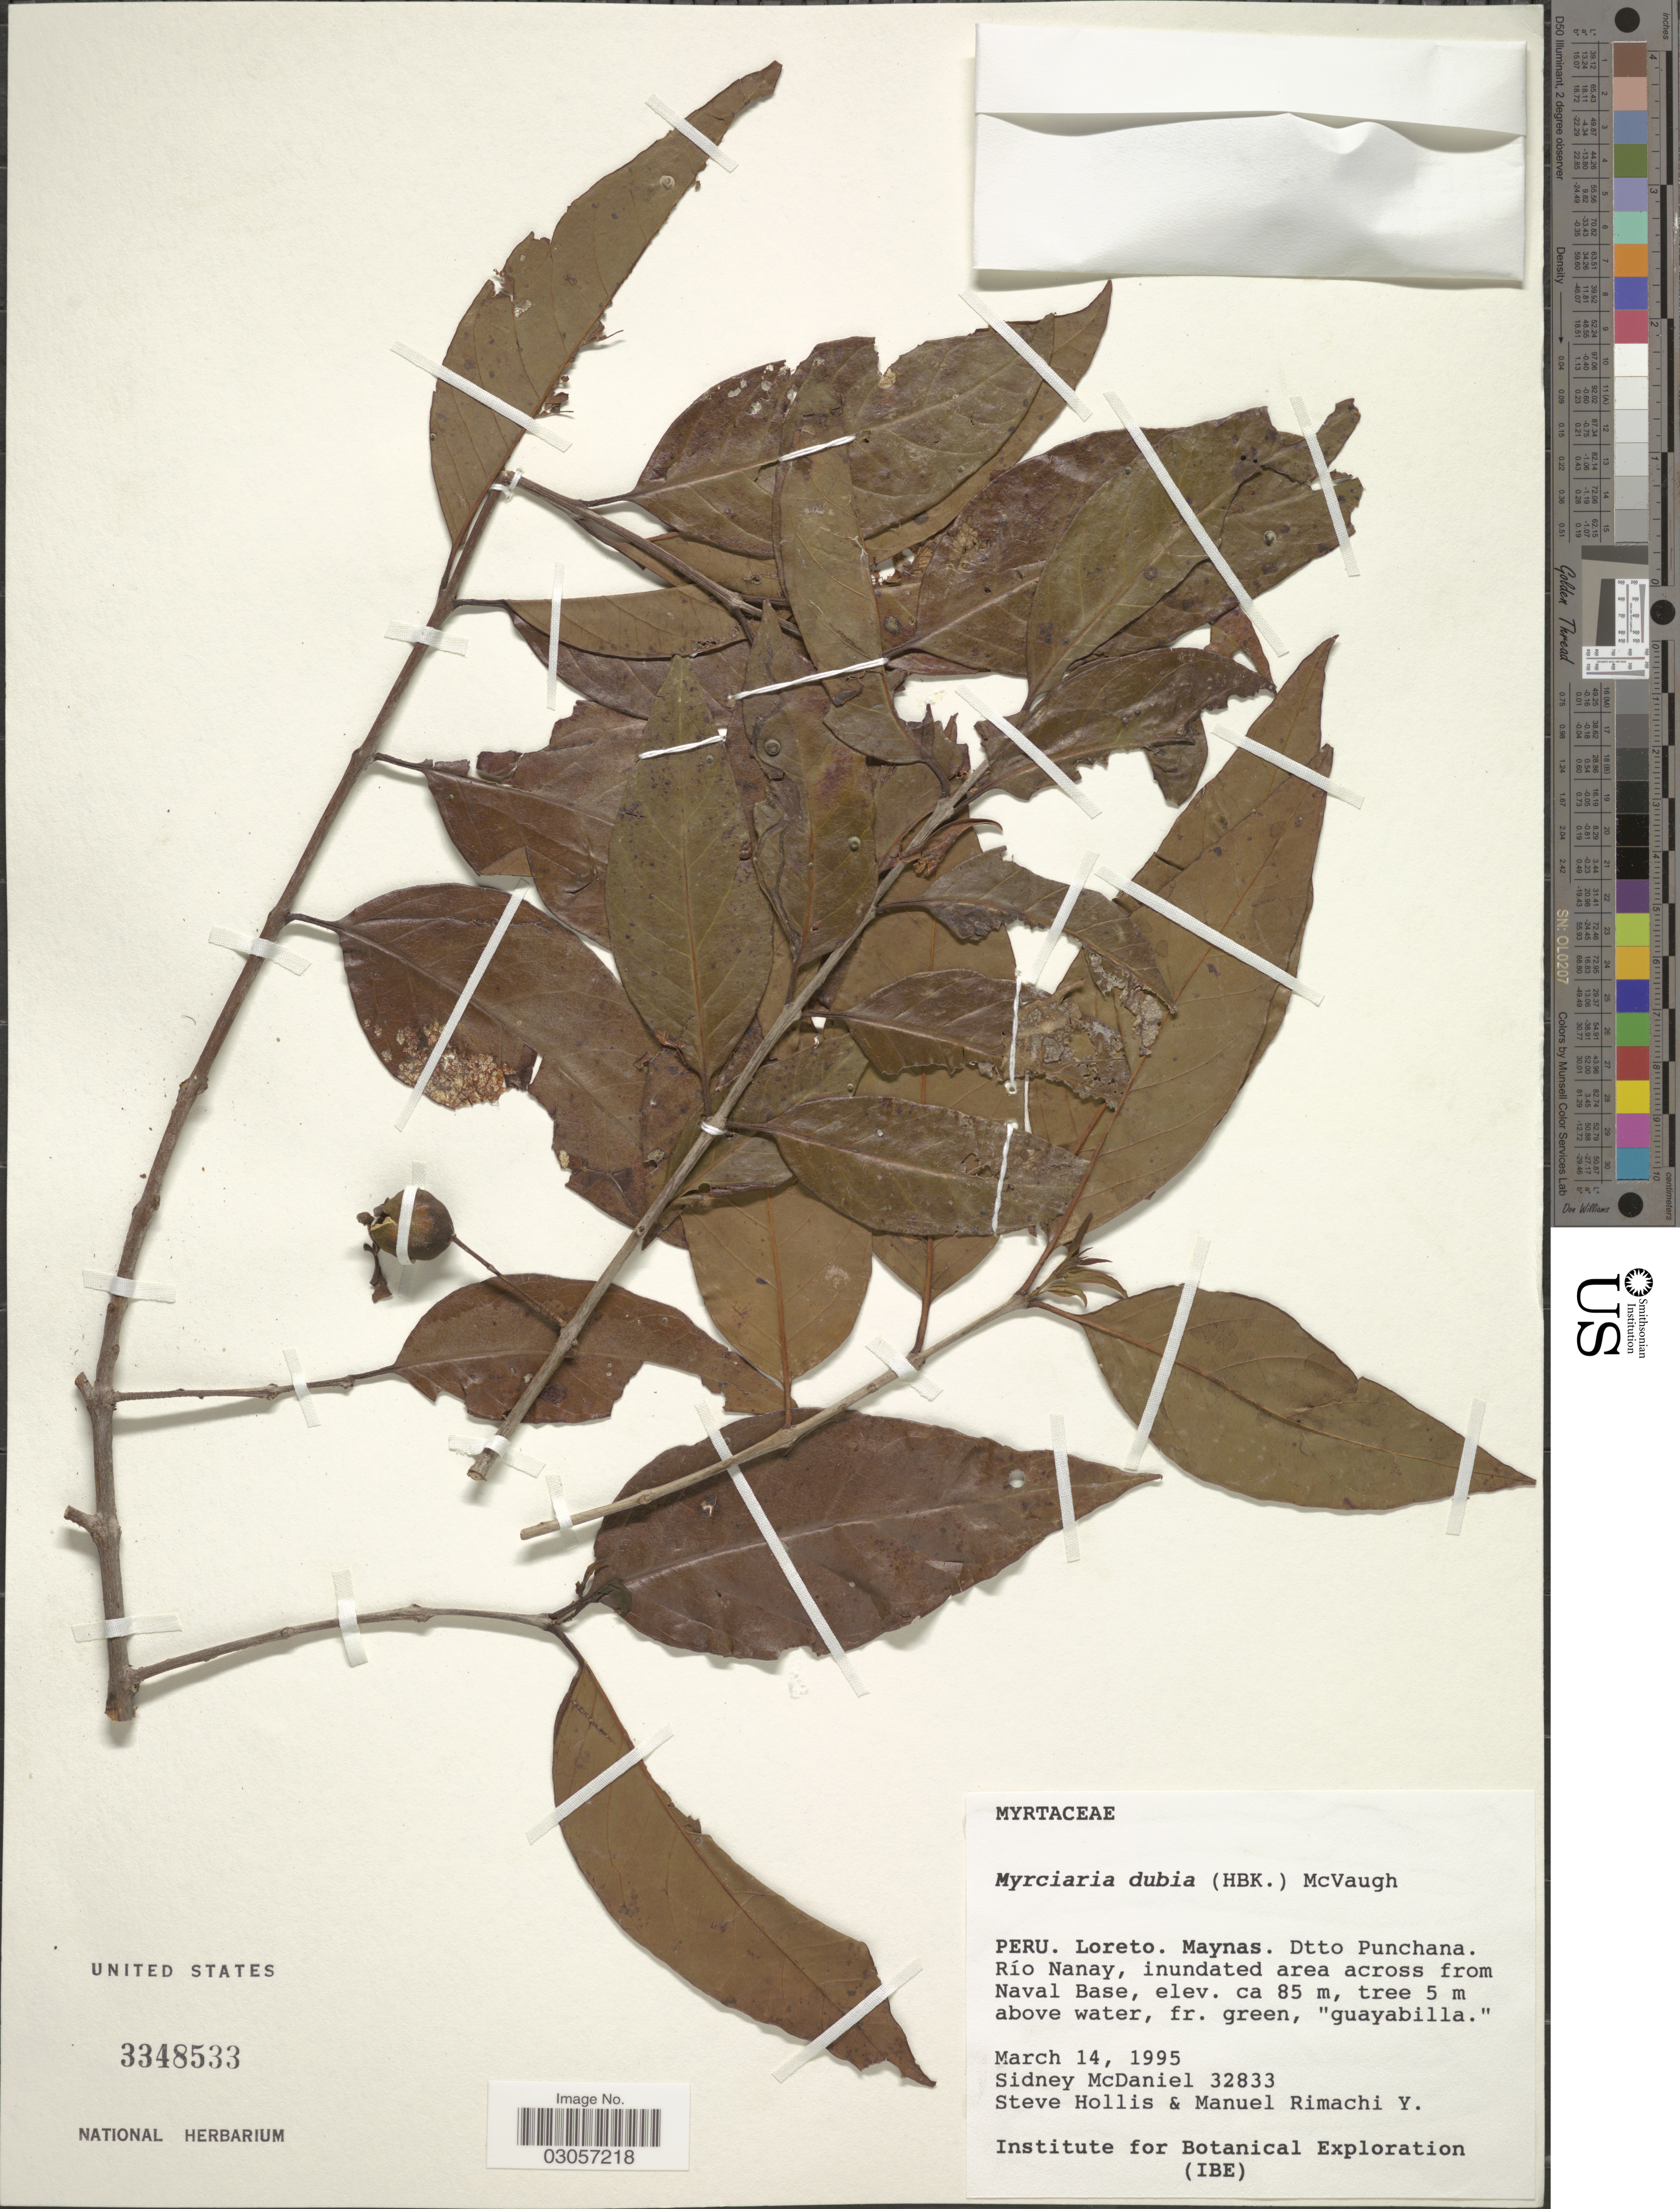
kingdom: Plantae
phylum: Tracheophyta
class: Magnoliopsida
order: Myrtales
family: Myrtaceae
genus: Myrciaria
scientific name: Myrciaria dubia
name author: (Kunth) McVaugh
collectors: S. McDaniel, S. Hollis & M. Rimachi Y.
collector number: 32833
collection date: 1995-03-14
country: Peru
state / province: Loreto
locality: Maynas, Dtto. Punchana, Río Nanay, inundated area across from Naval Base.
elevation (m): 85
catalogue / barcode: US 3348533